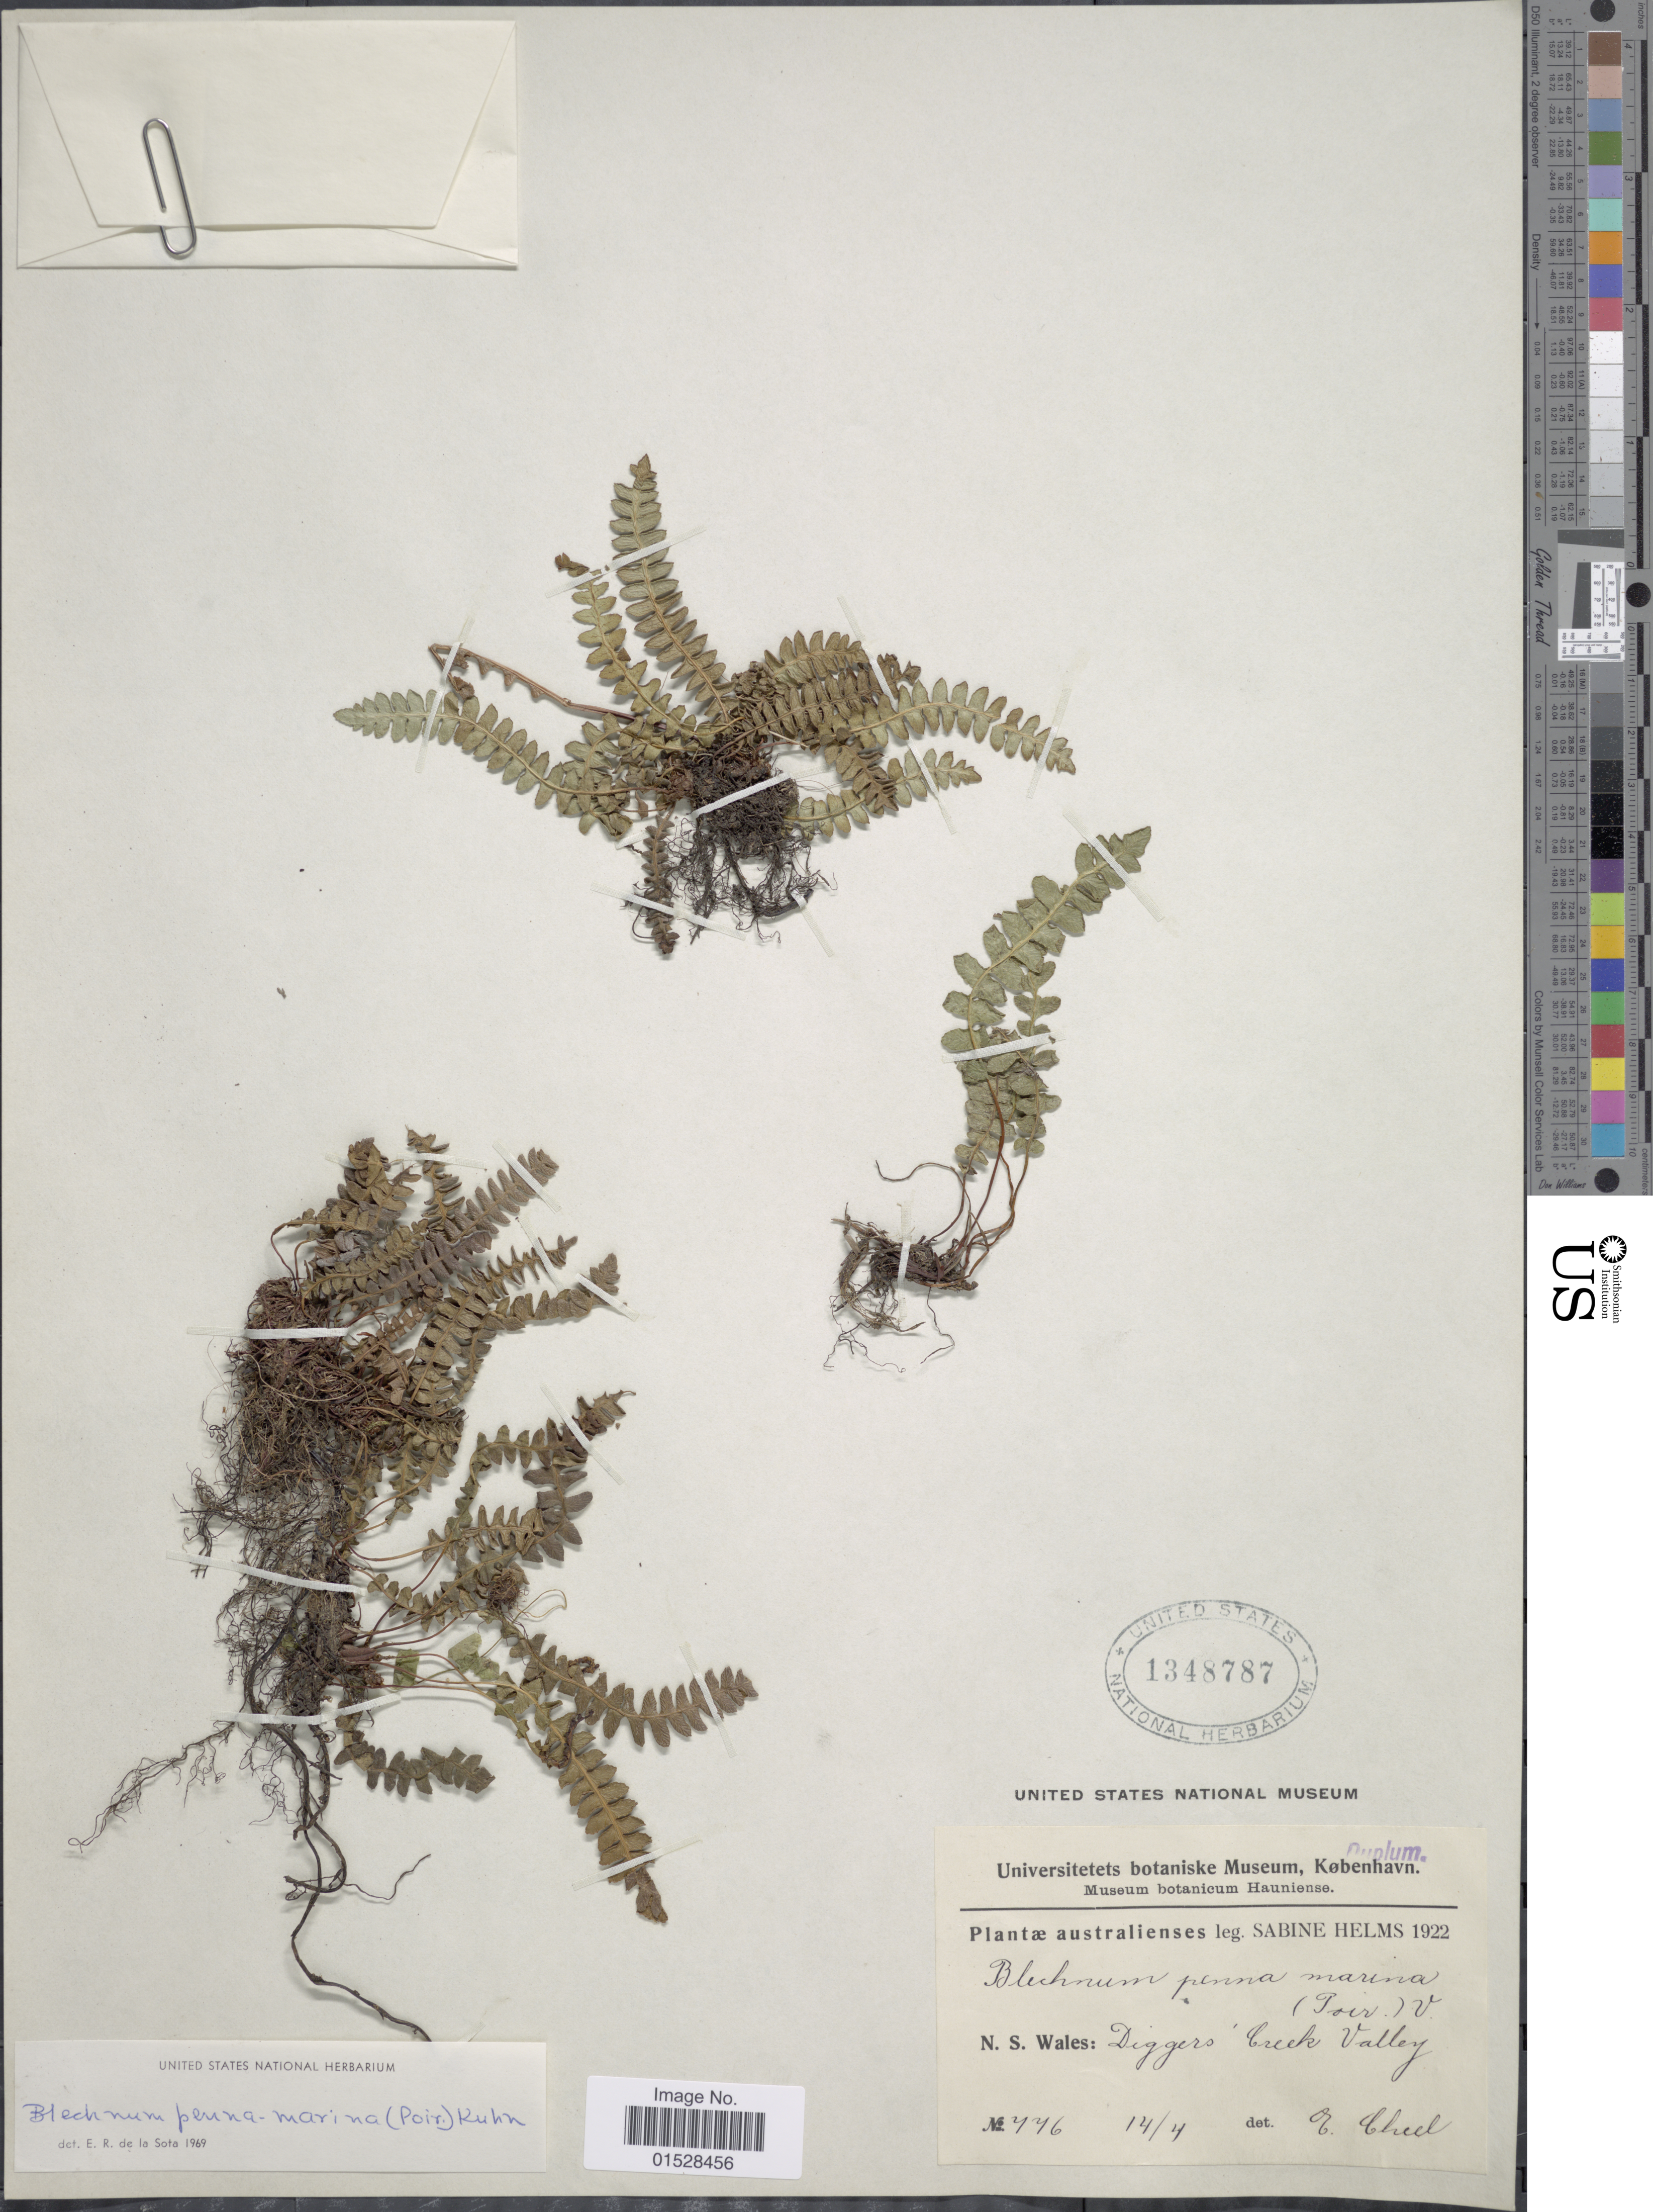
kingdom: Plantae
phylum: Tracheophyta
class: Polypodiopsida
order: Polypodiales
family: Blechnaceae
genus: Blechnum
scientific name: Blechnum penna-marina subsp. alpina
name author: T.C. Chambers & P. A. Farrant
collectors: S. Helms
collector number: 776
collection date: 1922-04-14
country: Australia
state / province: New South Wales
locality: Diggers Creek Valley.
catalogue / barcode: US 1348787